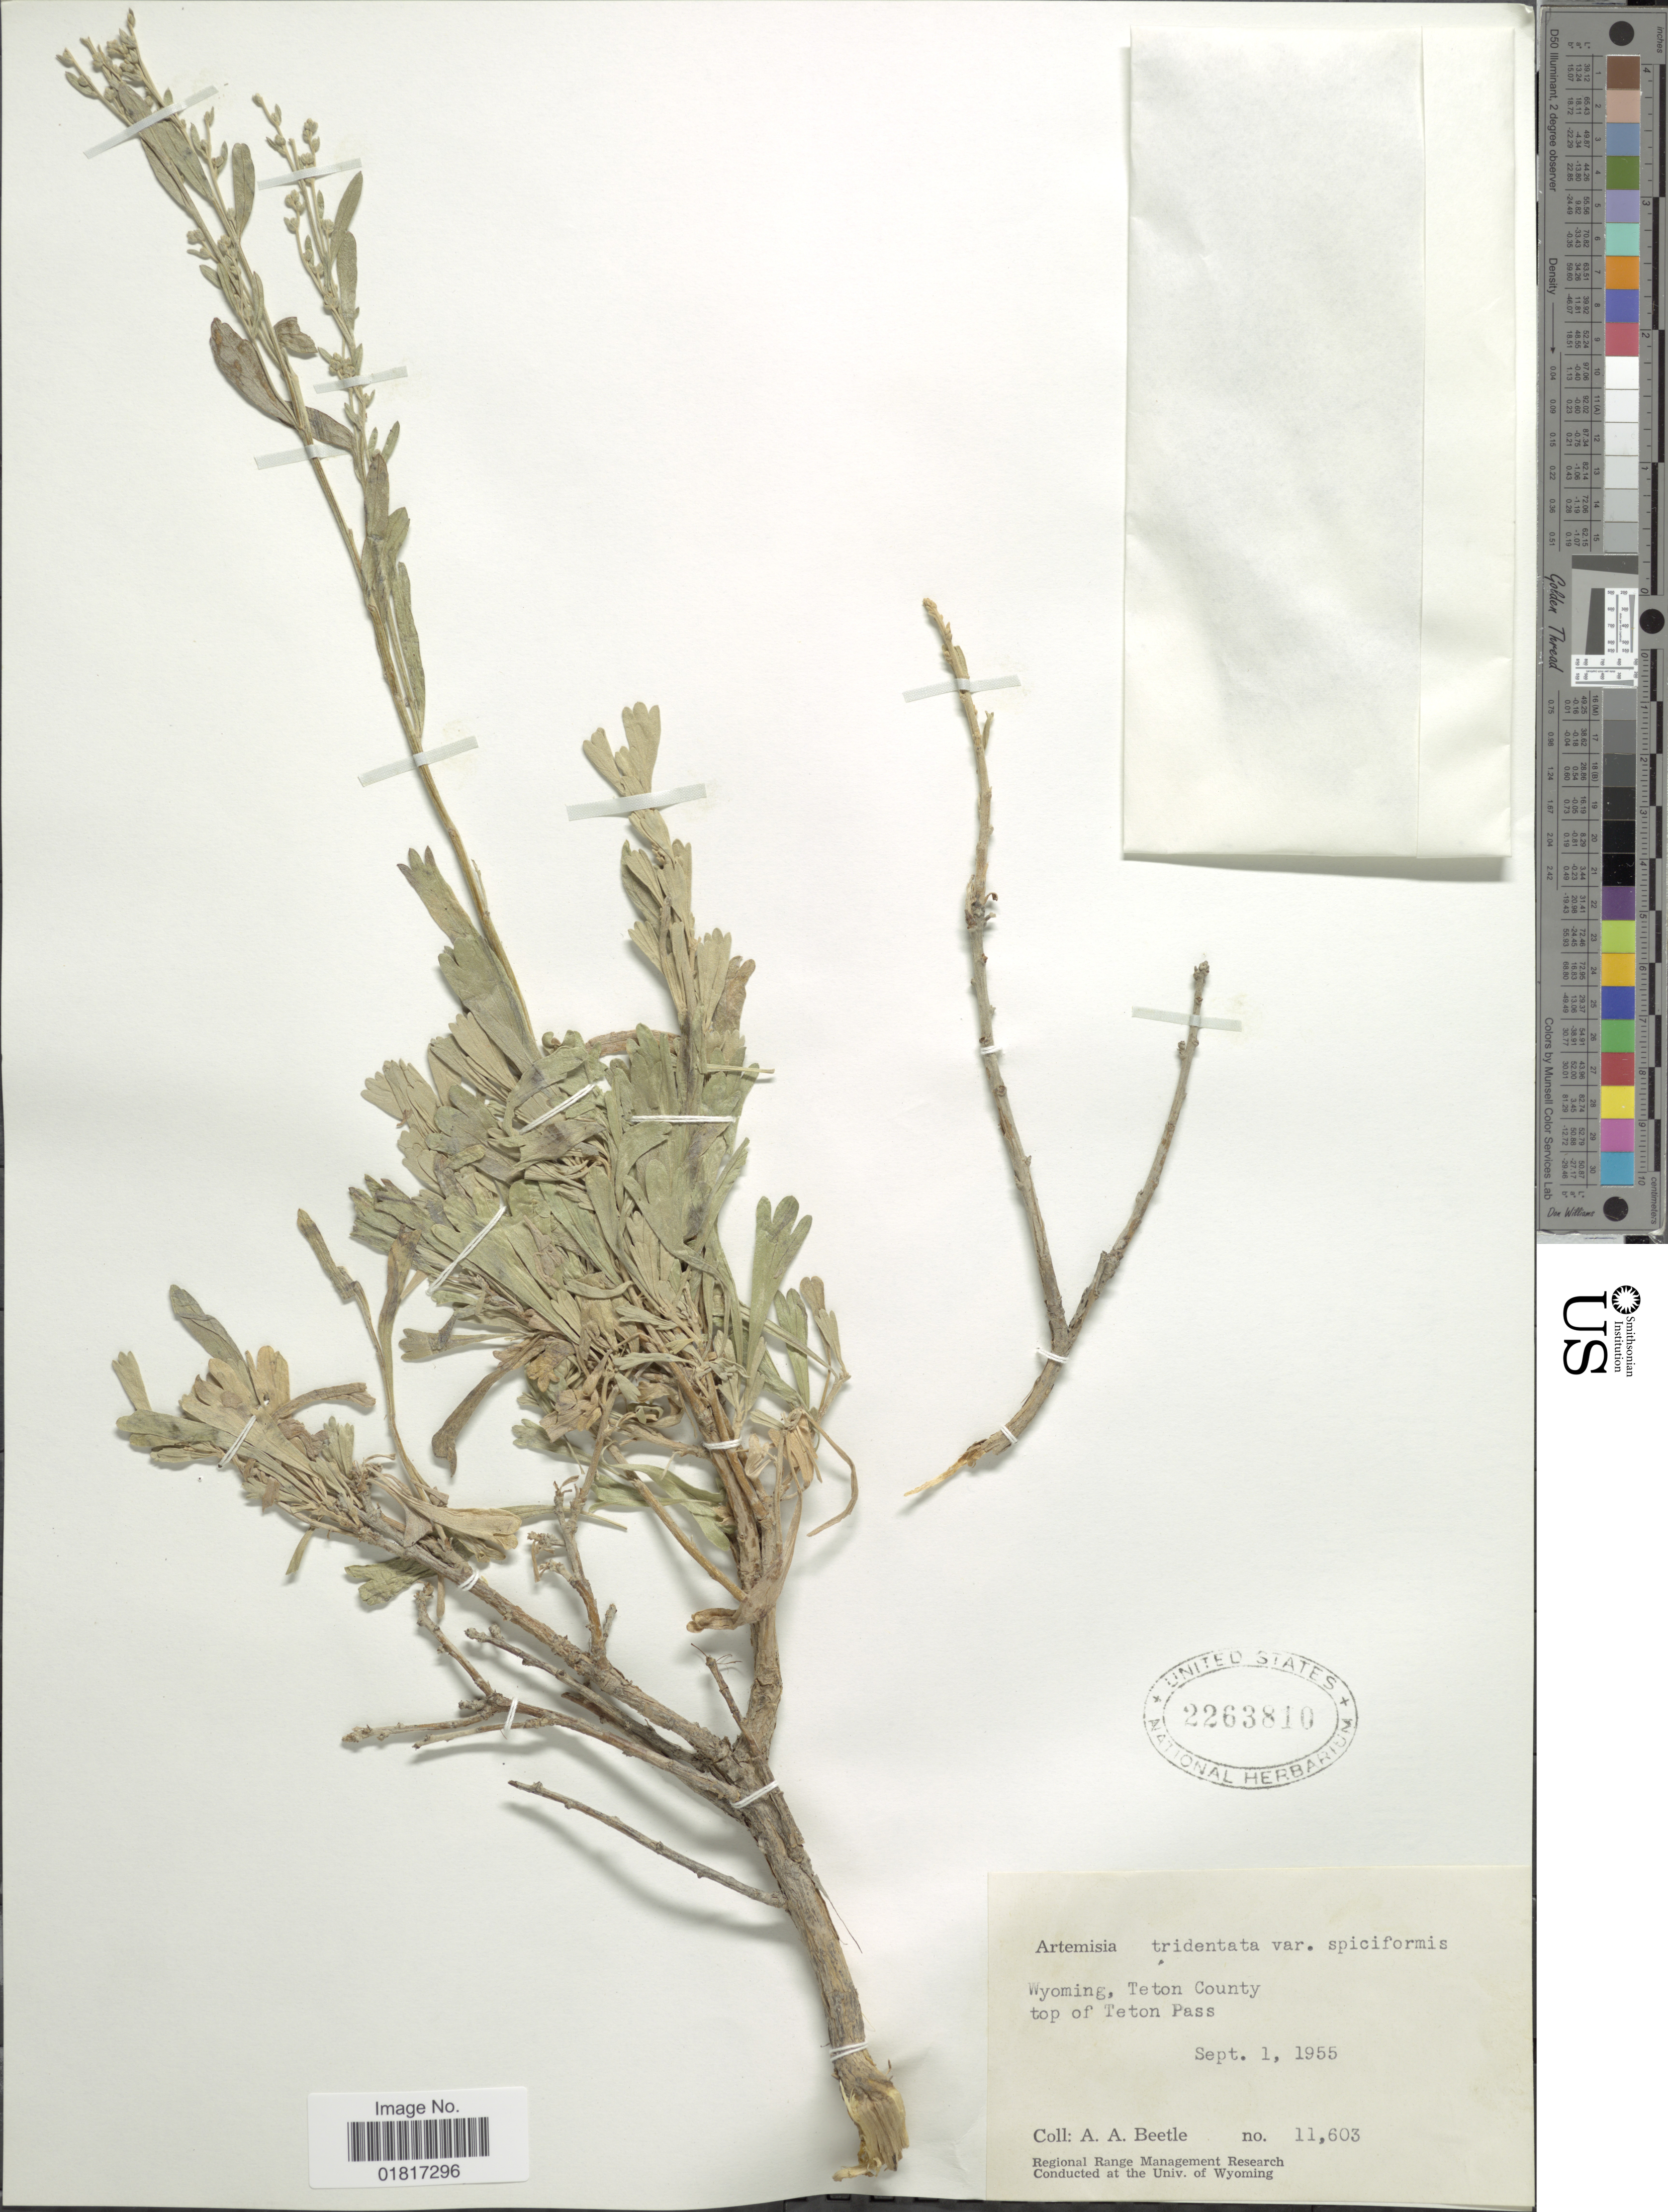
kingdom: Plantae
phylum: Tracheophyta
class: Magnoliopsida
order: Asterales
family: Asteraceae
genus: Artemisia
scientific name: Artemisia tridentata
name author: Nutt.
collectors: A. A. Beetle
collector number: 11603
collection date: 1955-09-01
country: United States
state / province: Wyoming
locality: Teton County top of teton Pass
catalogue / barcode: US 2263810